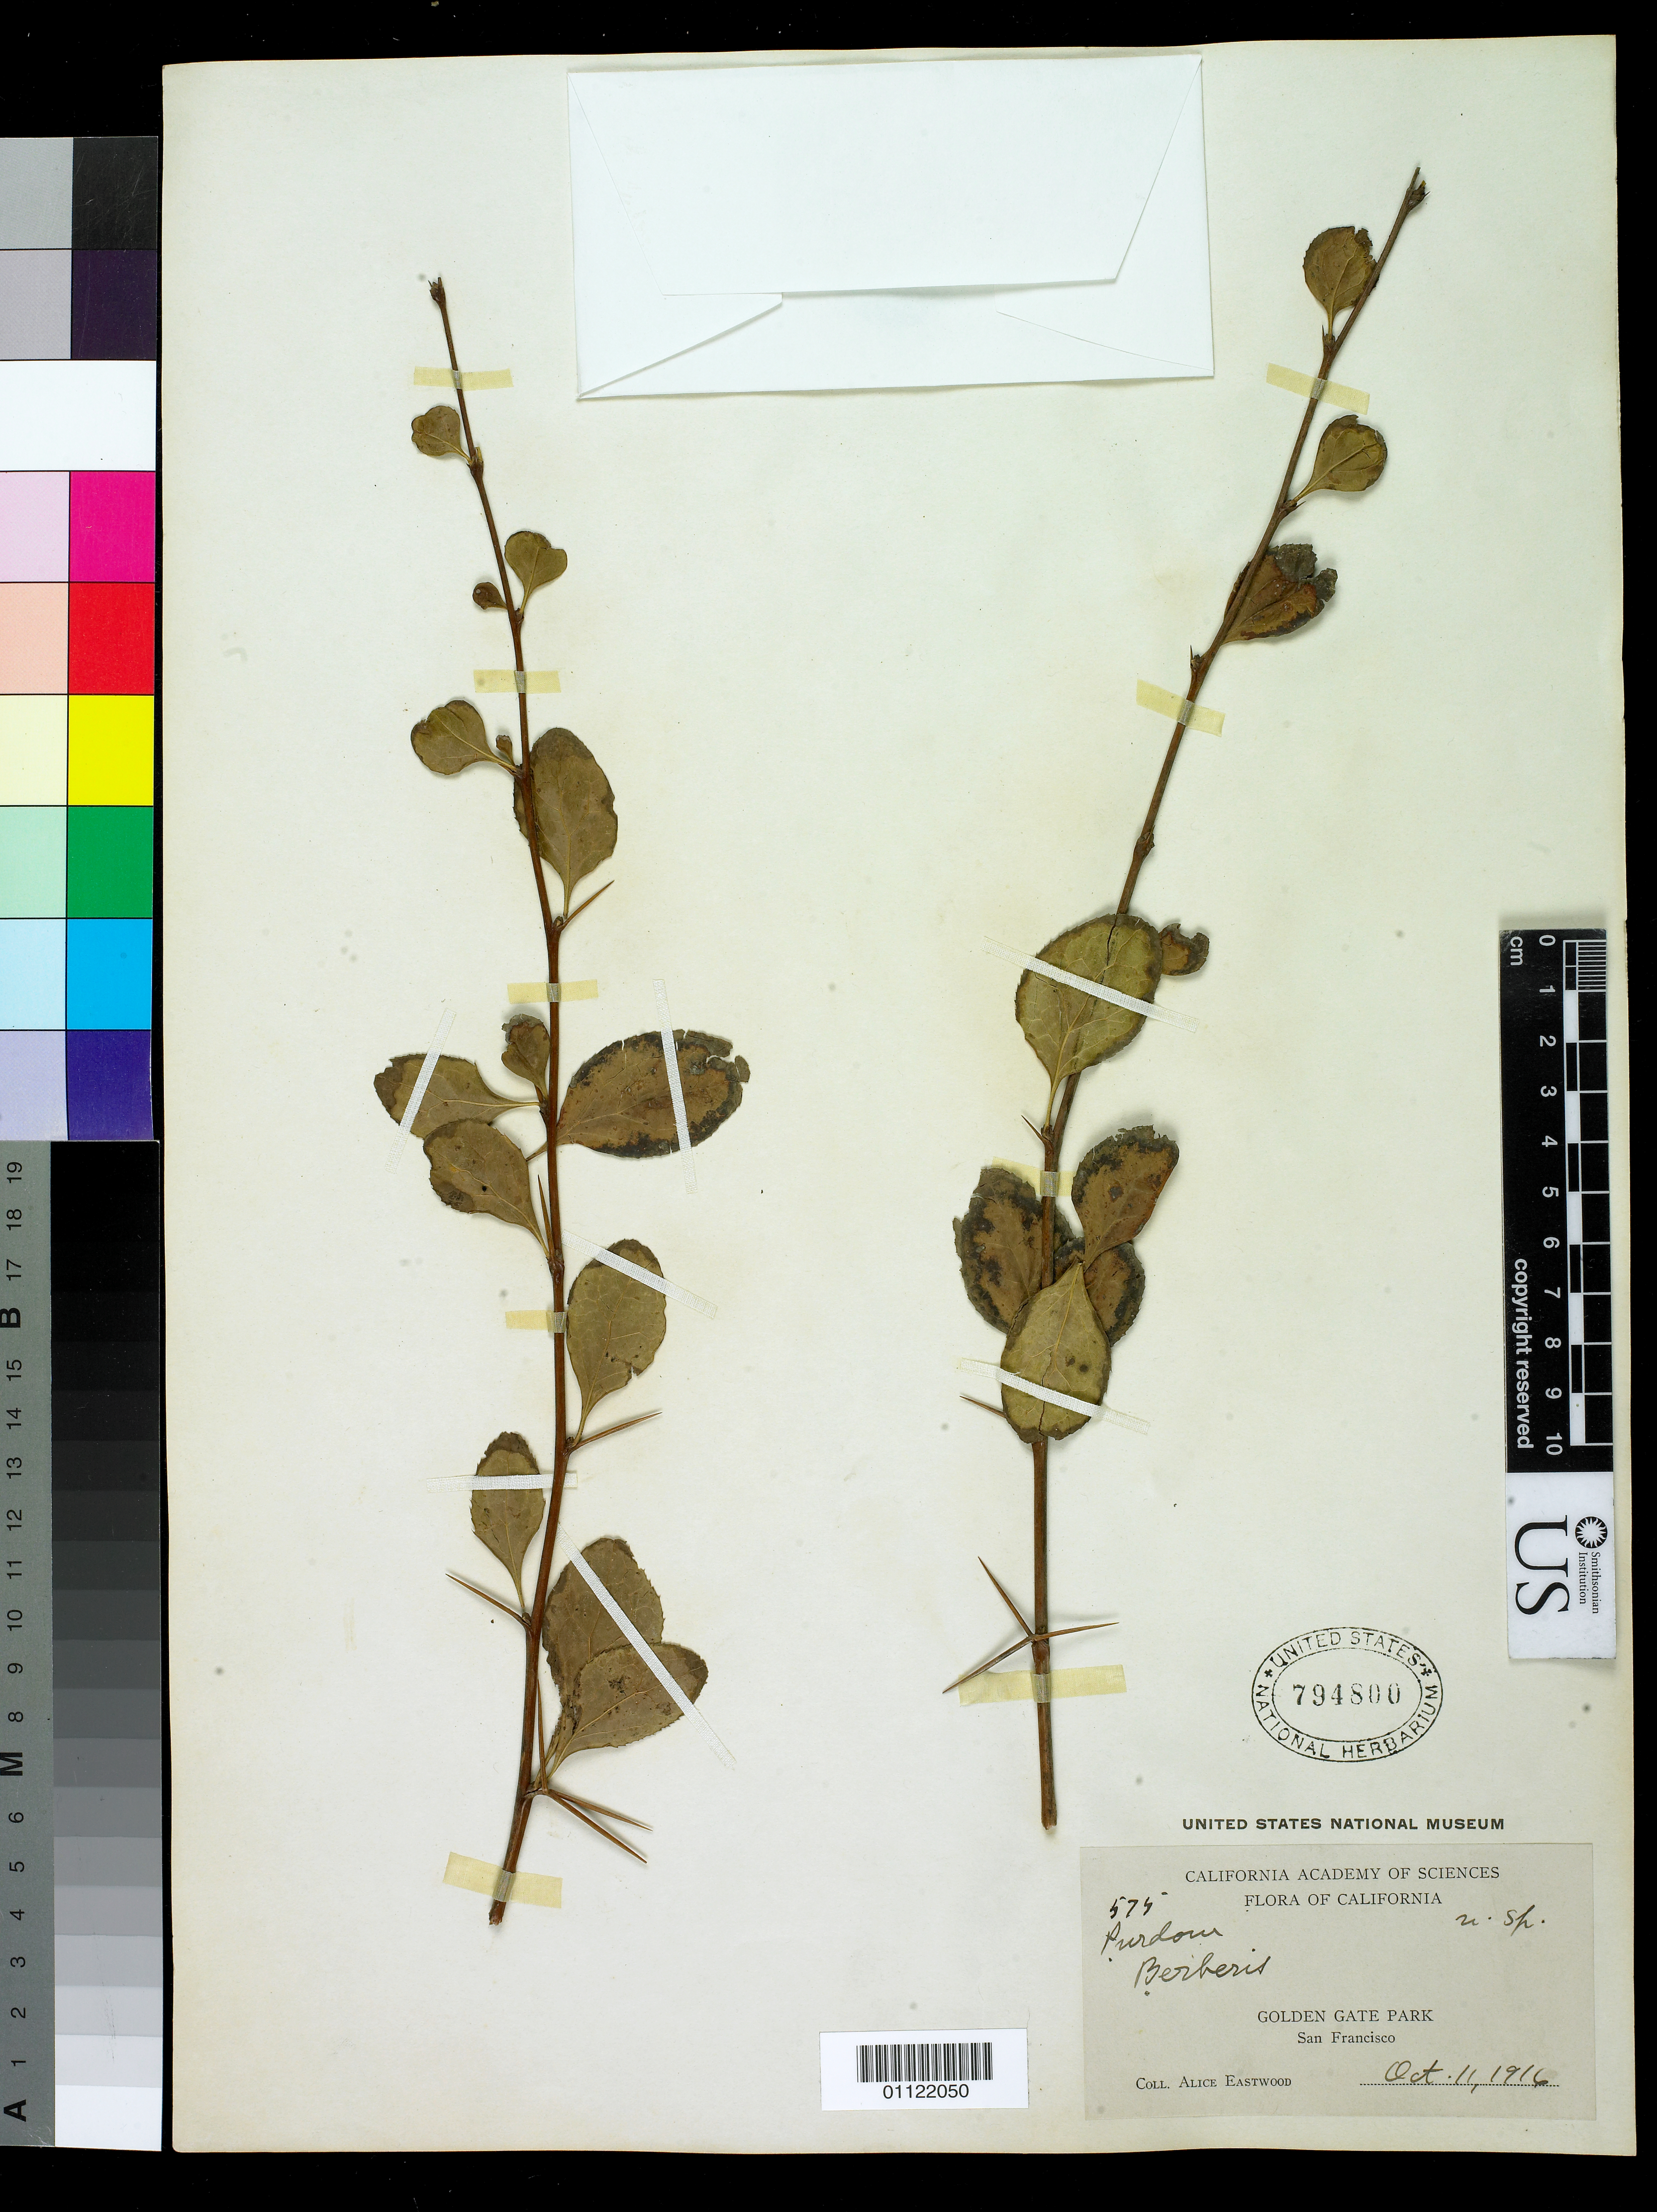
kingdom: Plantae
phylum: Tracheophyta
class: Magnoliopsida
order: Ranunculales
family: Berberidaceae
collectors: A. Eastwood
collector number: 574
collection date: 1916-10-11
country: United States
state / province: California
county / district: San Francisco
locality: Golden Gate Park, San Francisco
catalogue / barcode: US 794800